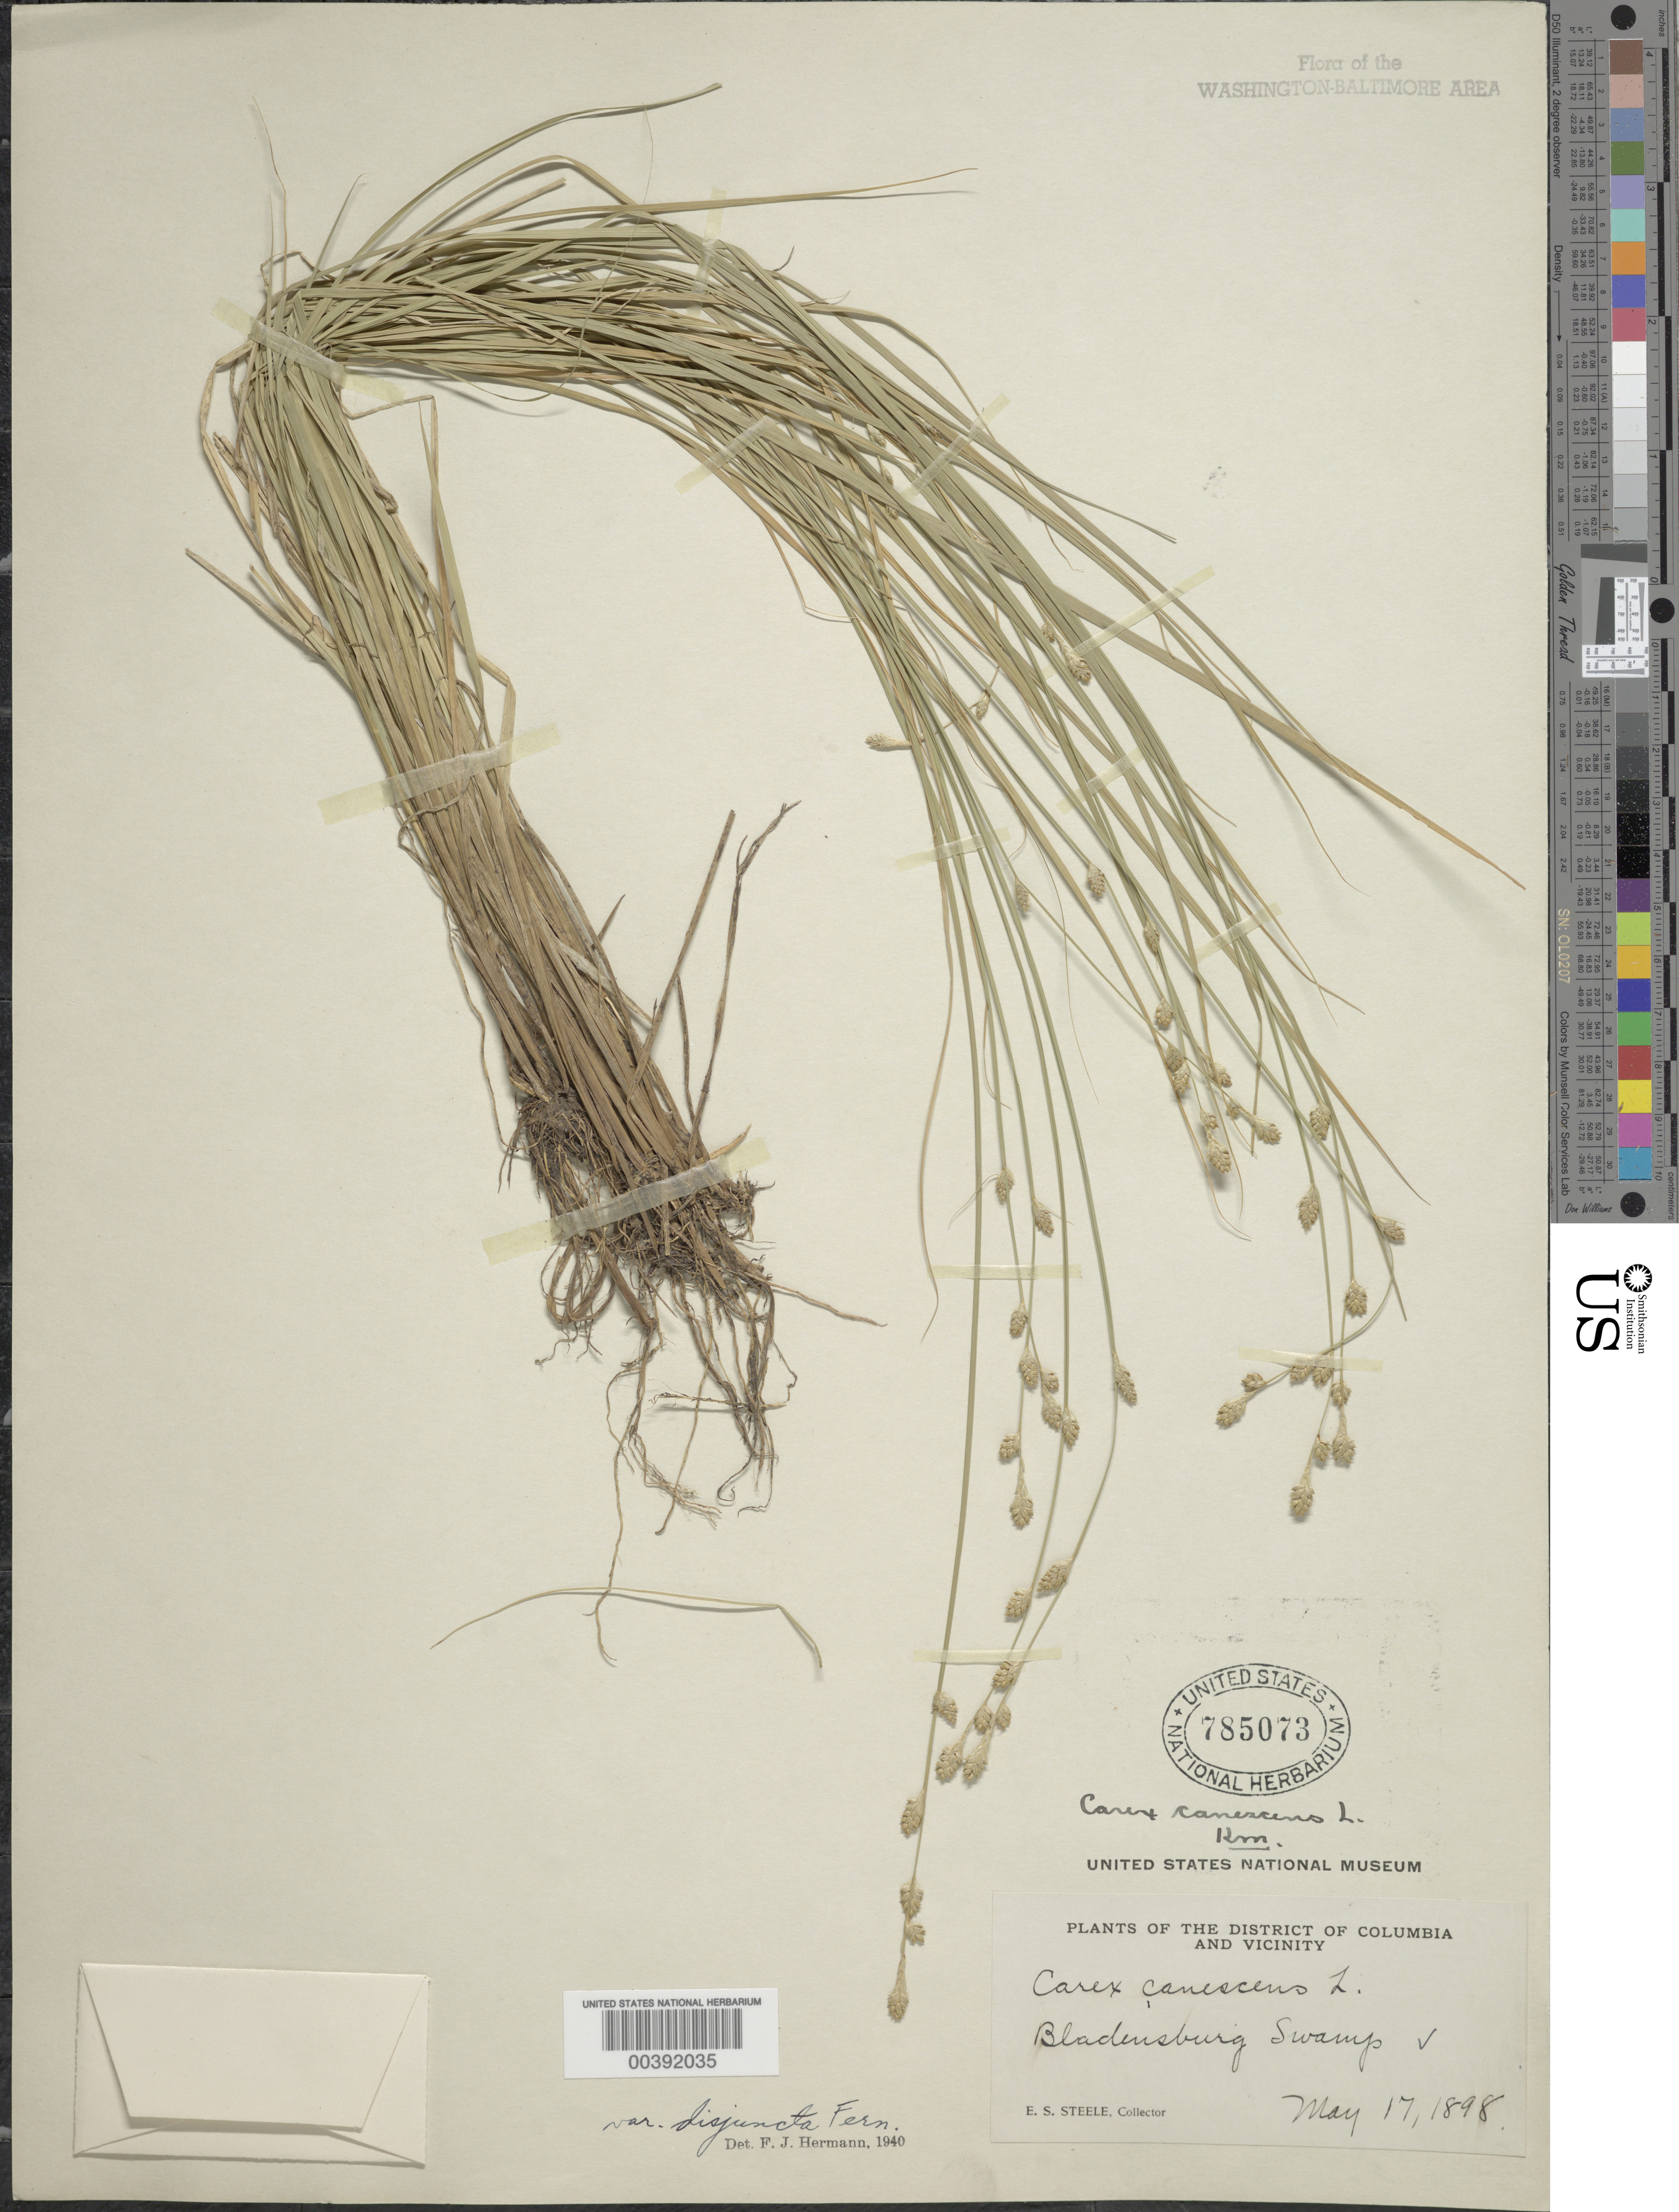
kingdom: Plantae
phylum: Tracheophyta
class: Liliopsida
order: Poales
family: Cyperaceae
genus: Carex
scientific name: Carex canescens var. disjuncta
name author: Fernald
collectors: E. Steele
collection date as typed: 17 May 1898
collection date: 1898-05-17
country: United States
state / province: Maryland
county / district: Prince George's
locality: Bladensburg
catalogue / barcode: US 785073